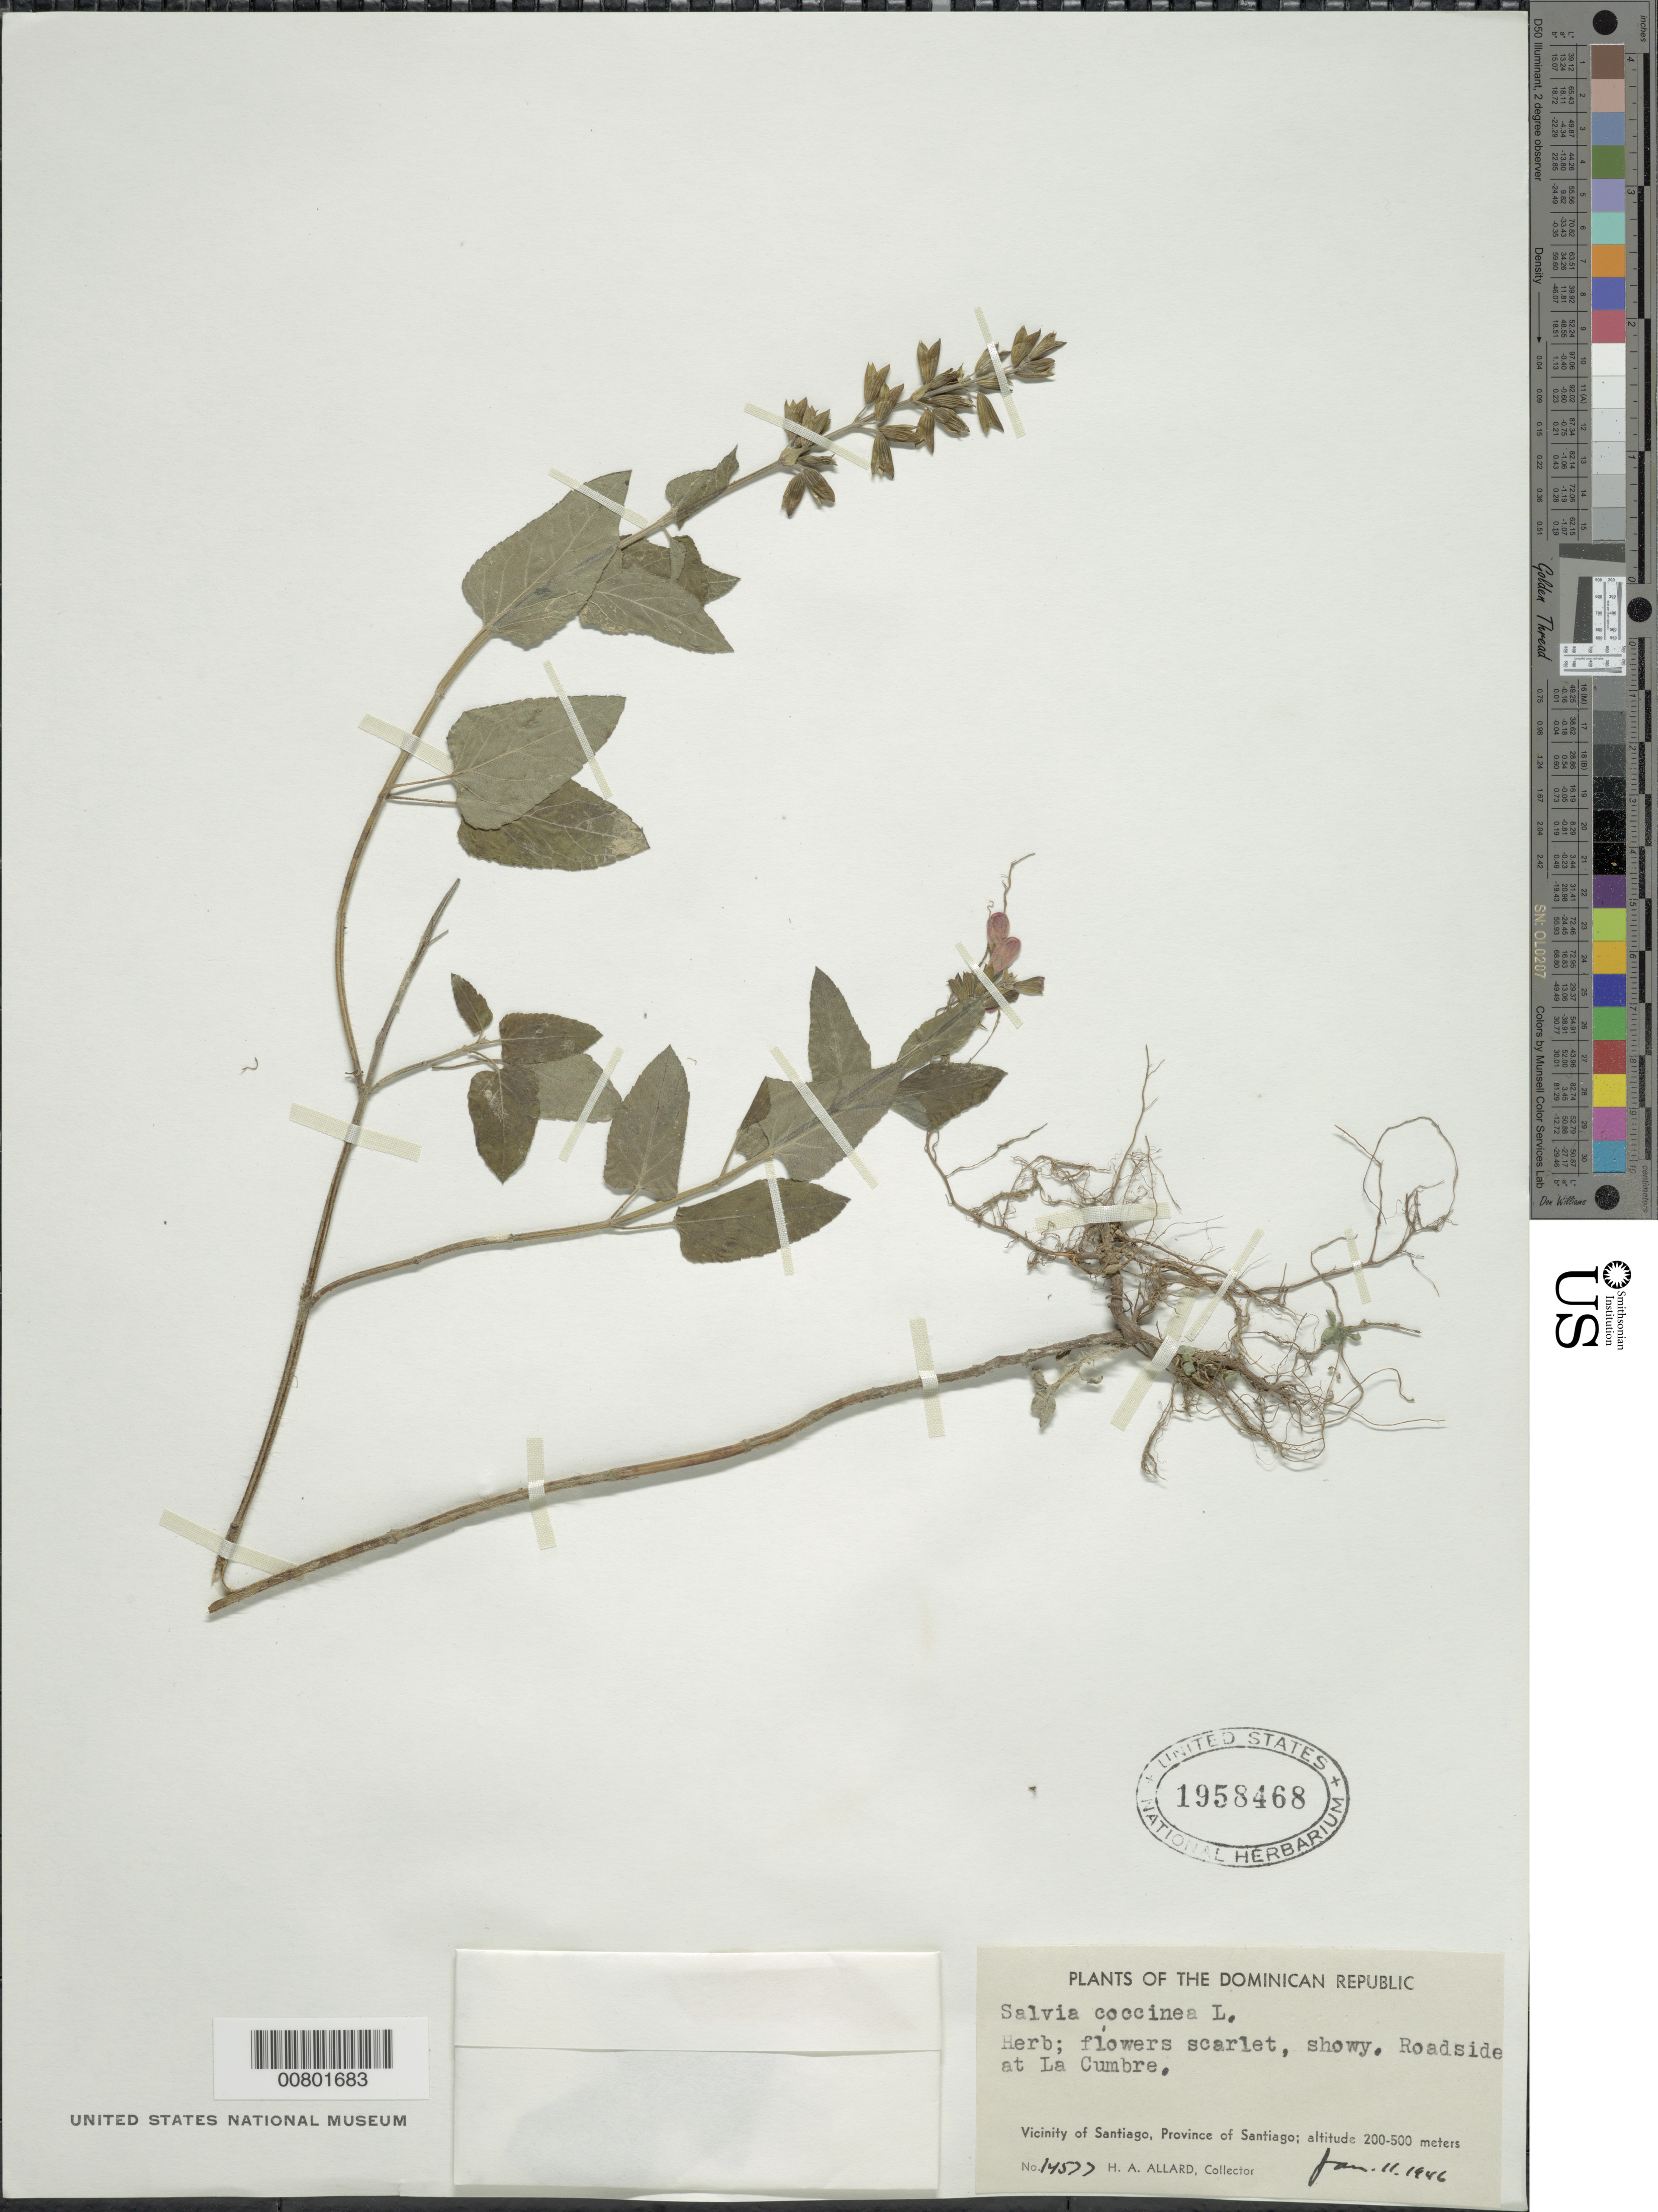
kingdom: Plantae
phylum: Tracheophyta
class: Magnoliopsida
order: Lamiales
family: Lamiaceae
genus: Salvia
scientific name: Salvia coccinea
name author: Buc'hoz ex Etl.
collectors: H. A. Allard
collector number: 14577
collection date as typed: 11 Jan 1946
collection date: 1946-01-11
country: Dominican Republic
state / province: Santiago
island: Hispaniola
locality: Vicinity of Santiago. La Cumbre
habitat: Roadside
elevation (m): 200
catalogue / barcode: US 1958468